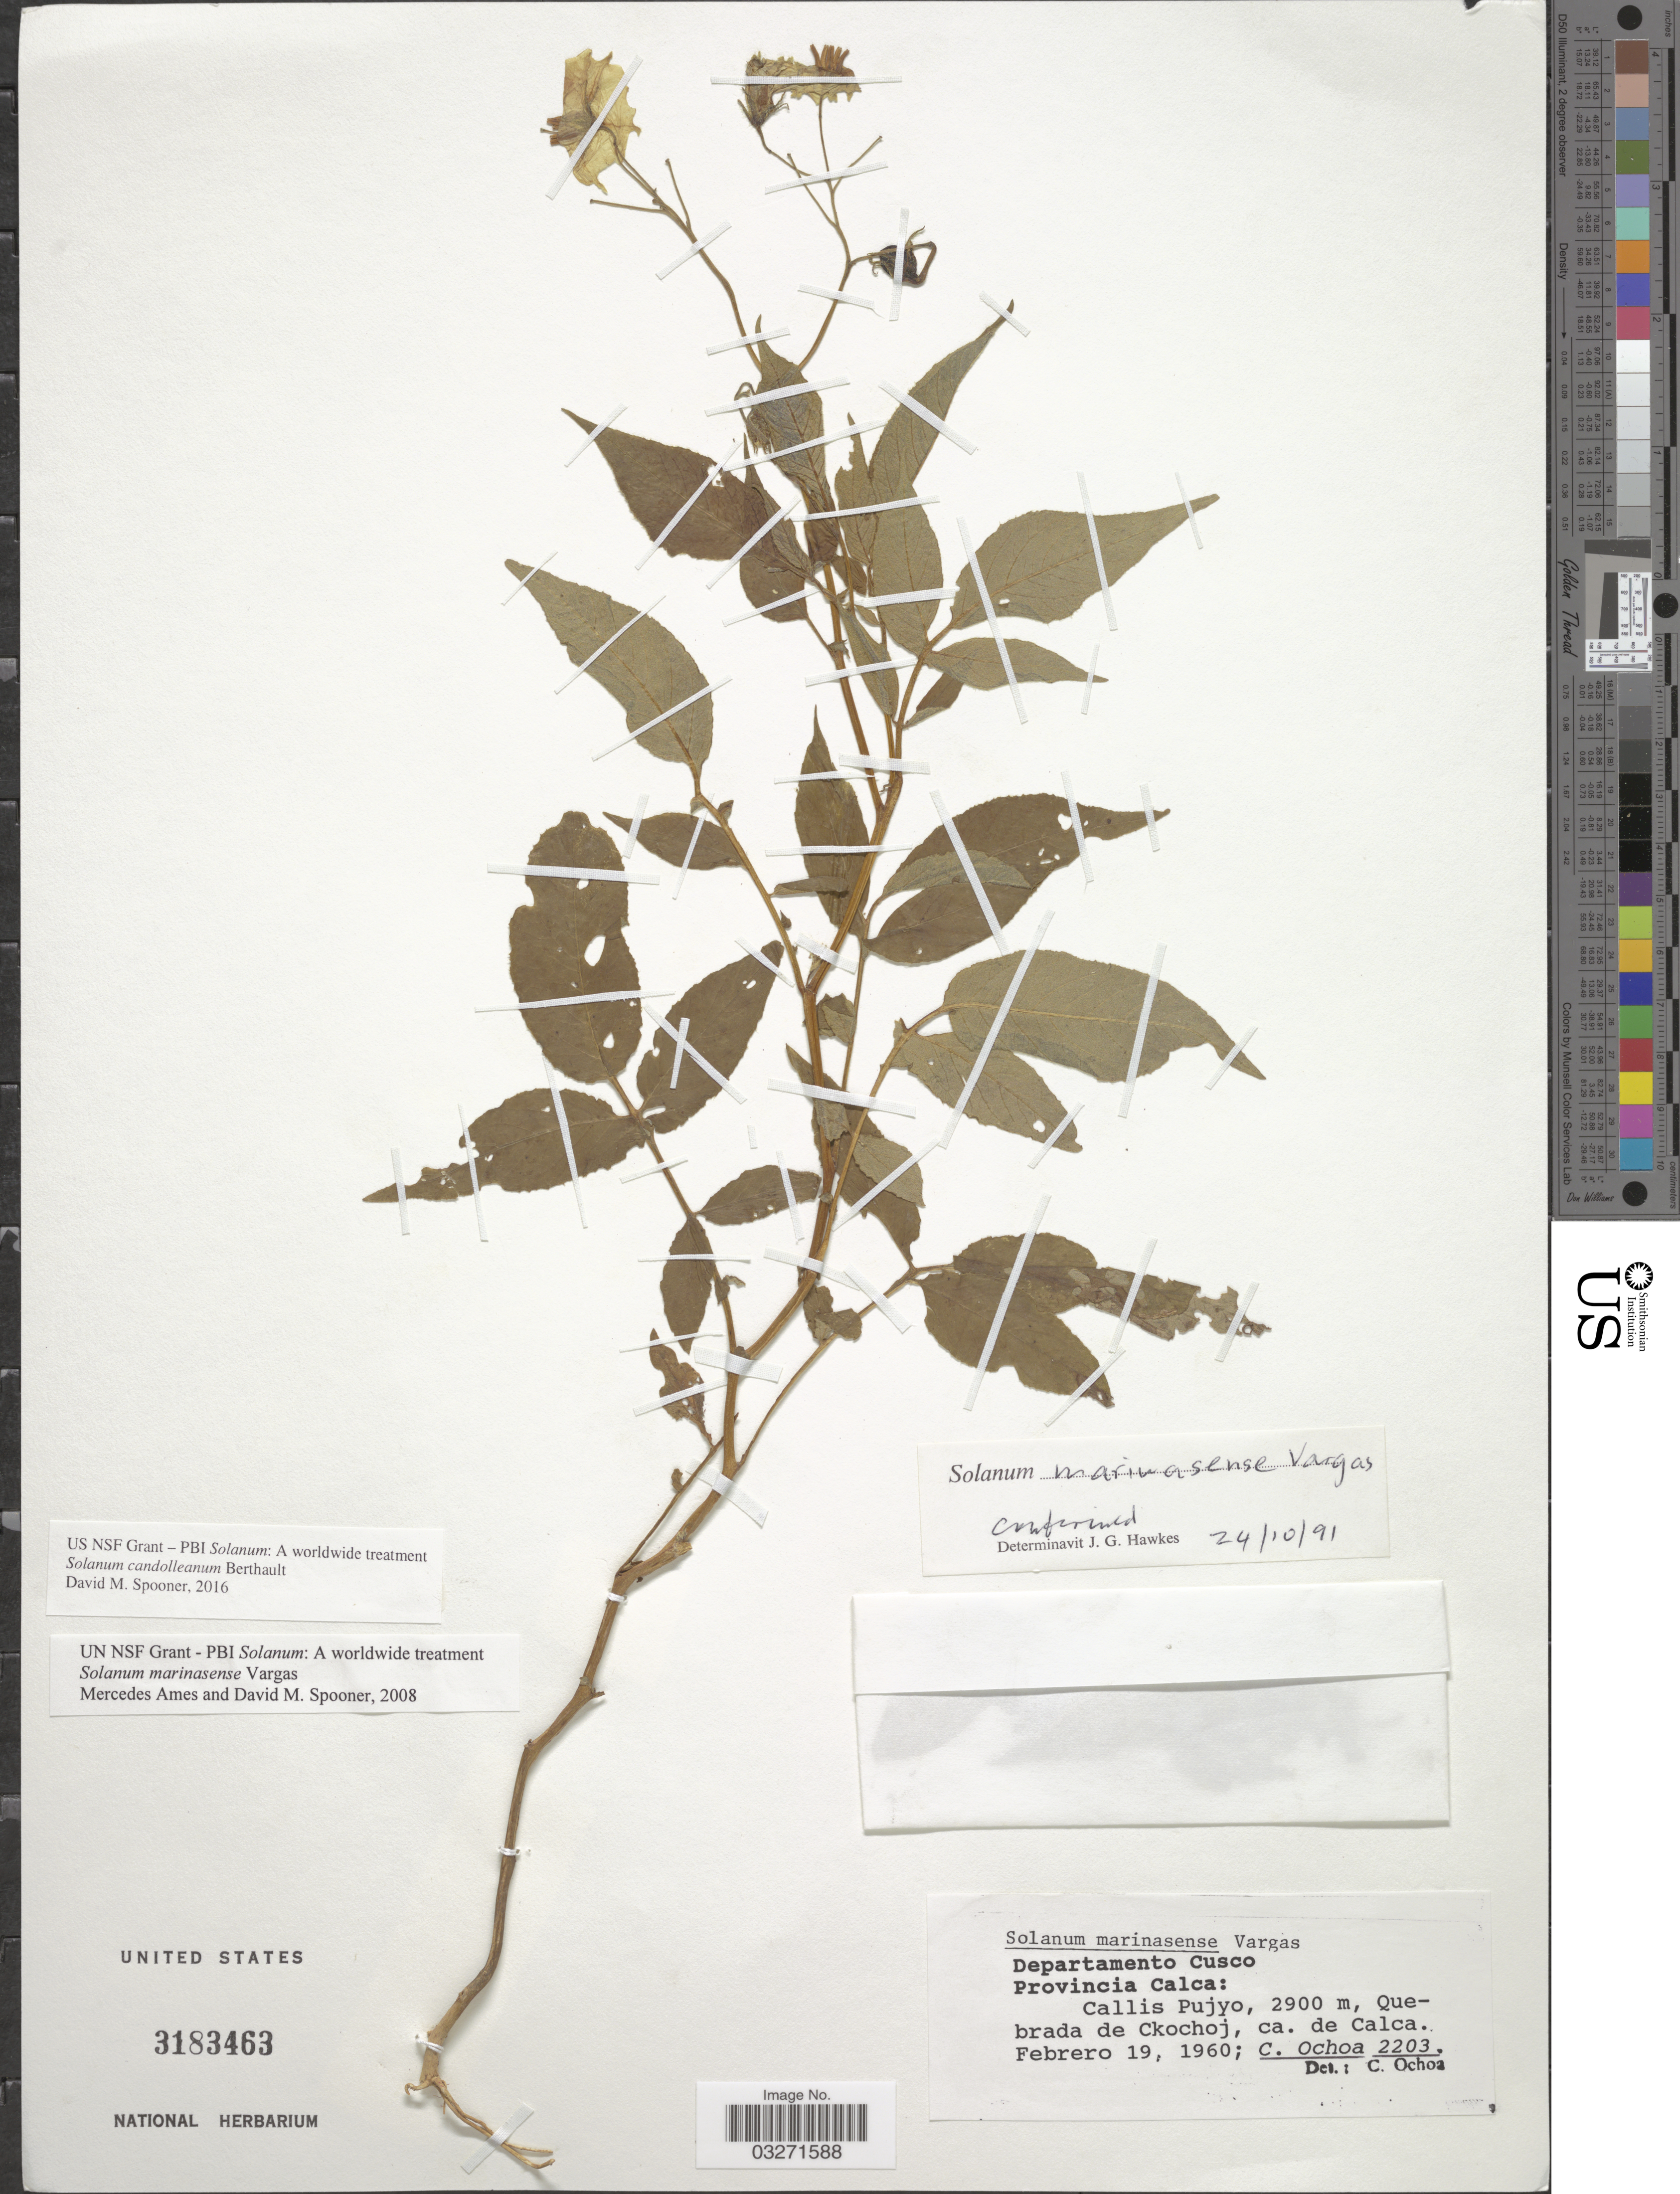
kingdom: Plantae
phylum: Tracheophyta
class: Magnoliopsida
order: Solanales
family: Solanaceae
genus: Solanum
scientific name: Solanum candolleanum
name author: Berthault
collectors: C. Ochoa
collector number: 2203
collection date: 1960-02-19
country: Peru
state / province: Cusco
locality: Departamento Cusco. Provincia Calca: Callis Pujyo, Quebrada de Ckochoj, ca. de Calca.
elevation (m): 2900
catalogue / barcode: US 3183463